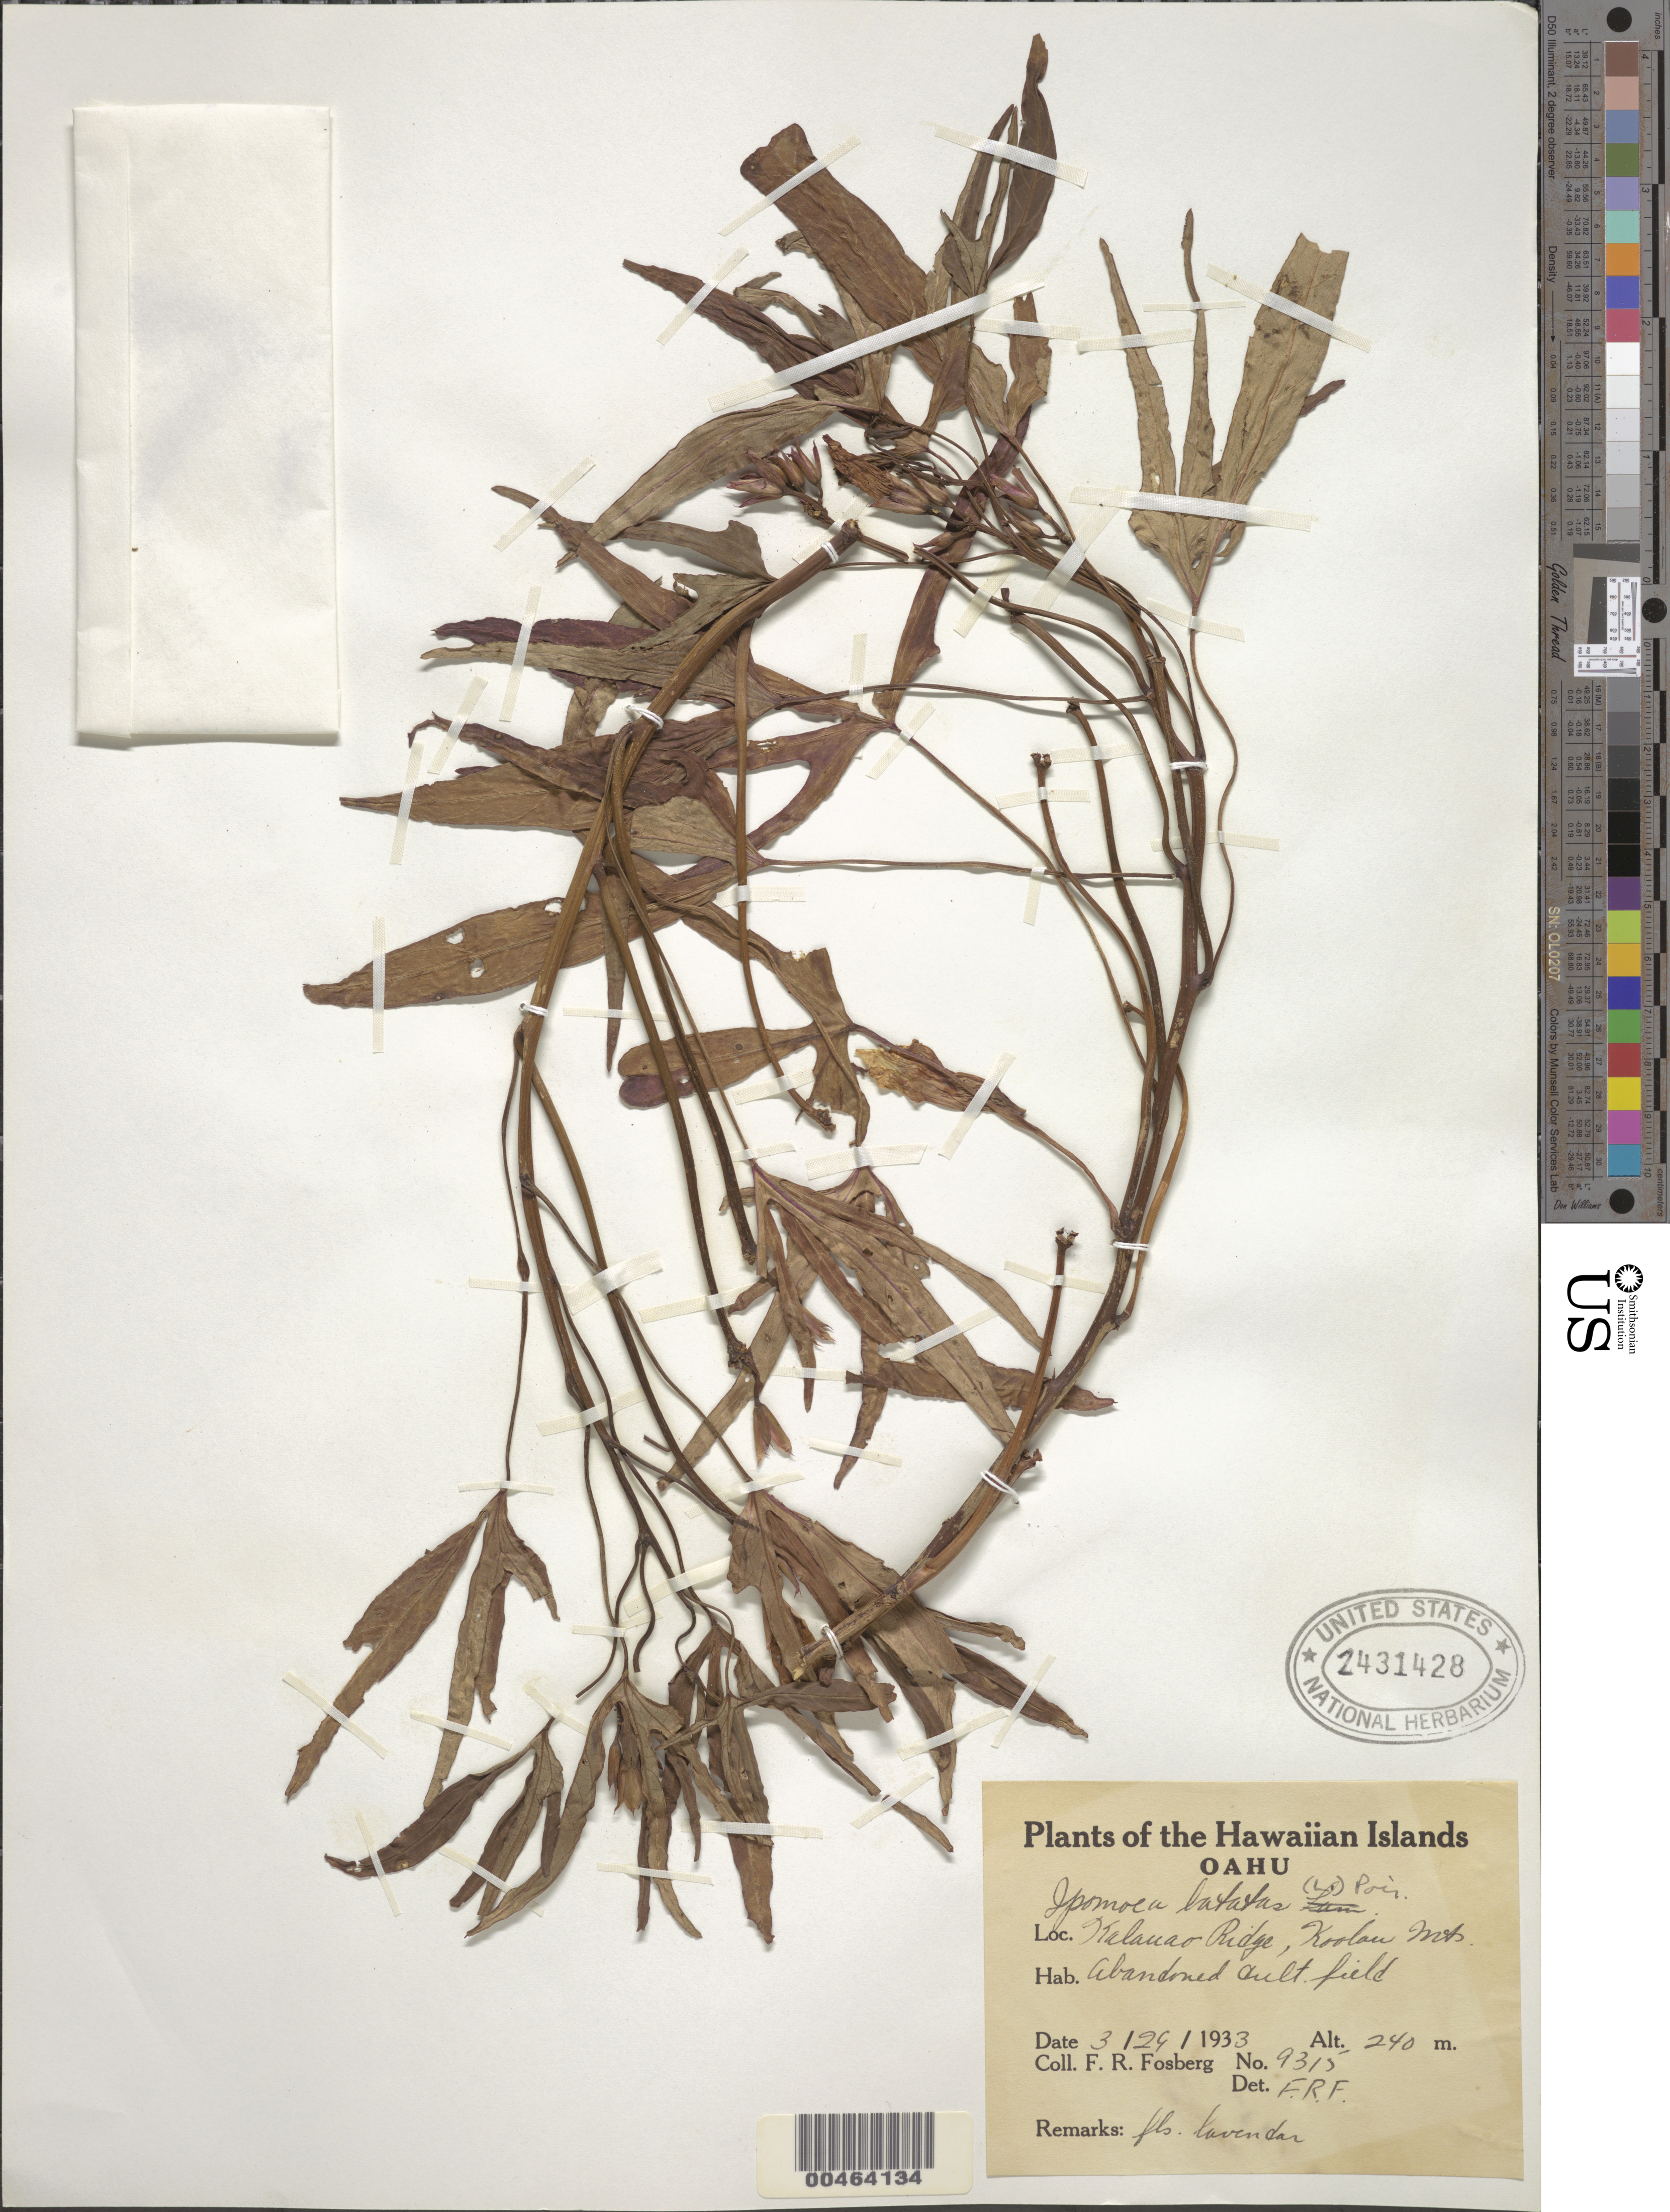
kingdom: Plantae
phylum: Tracheophyta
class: Magnoliopsida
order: Solanales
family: Convolvulaceae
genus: Ipomoea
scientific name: Ipomoea batatas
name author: (L.) Lam.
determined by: Fosberg, F. R.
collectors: F. R. Fosberg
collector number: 9315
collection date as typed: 29 Mar 1933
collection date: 1933-03-29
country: United States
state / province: Hawaii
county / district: Honolulu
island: Oahu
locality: Kalauao Ridge, Koolau Mts.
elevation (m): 240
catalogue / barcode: US 2431428